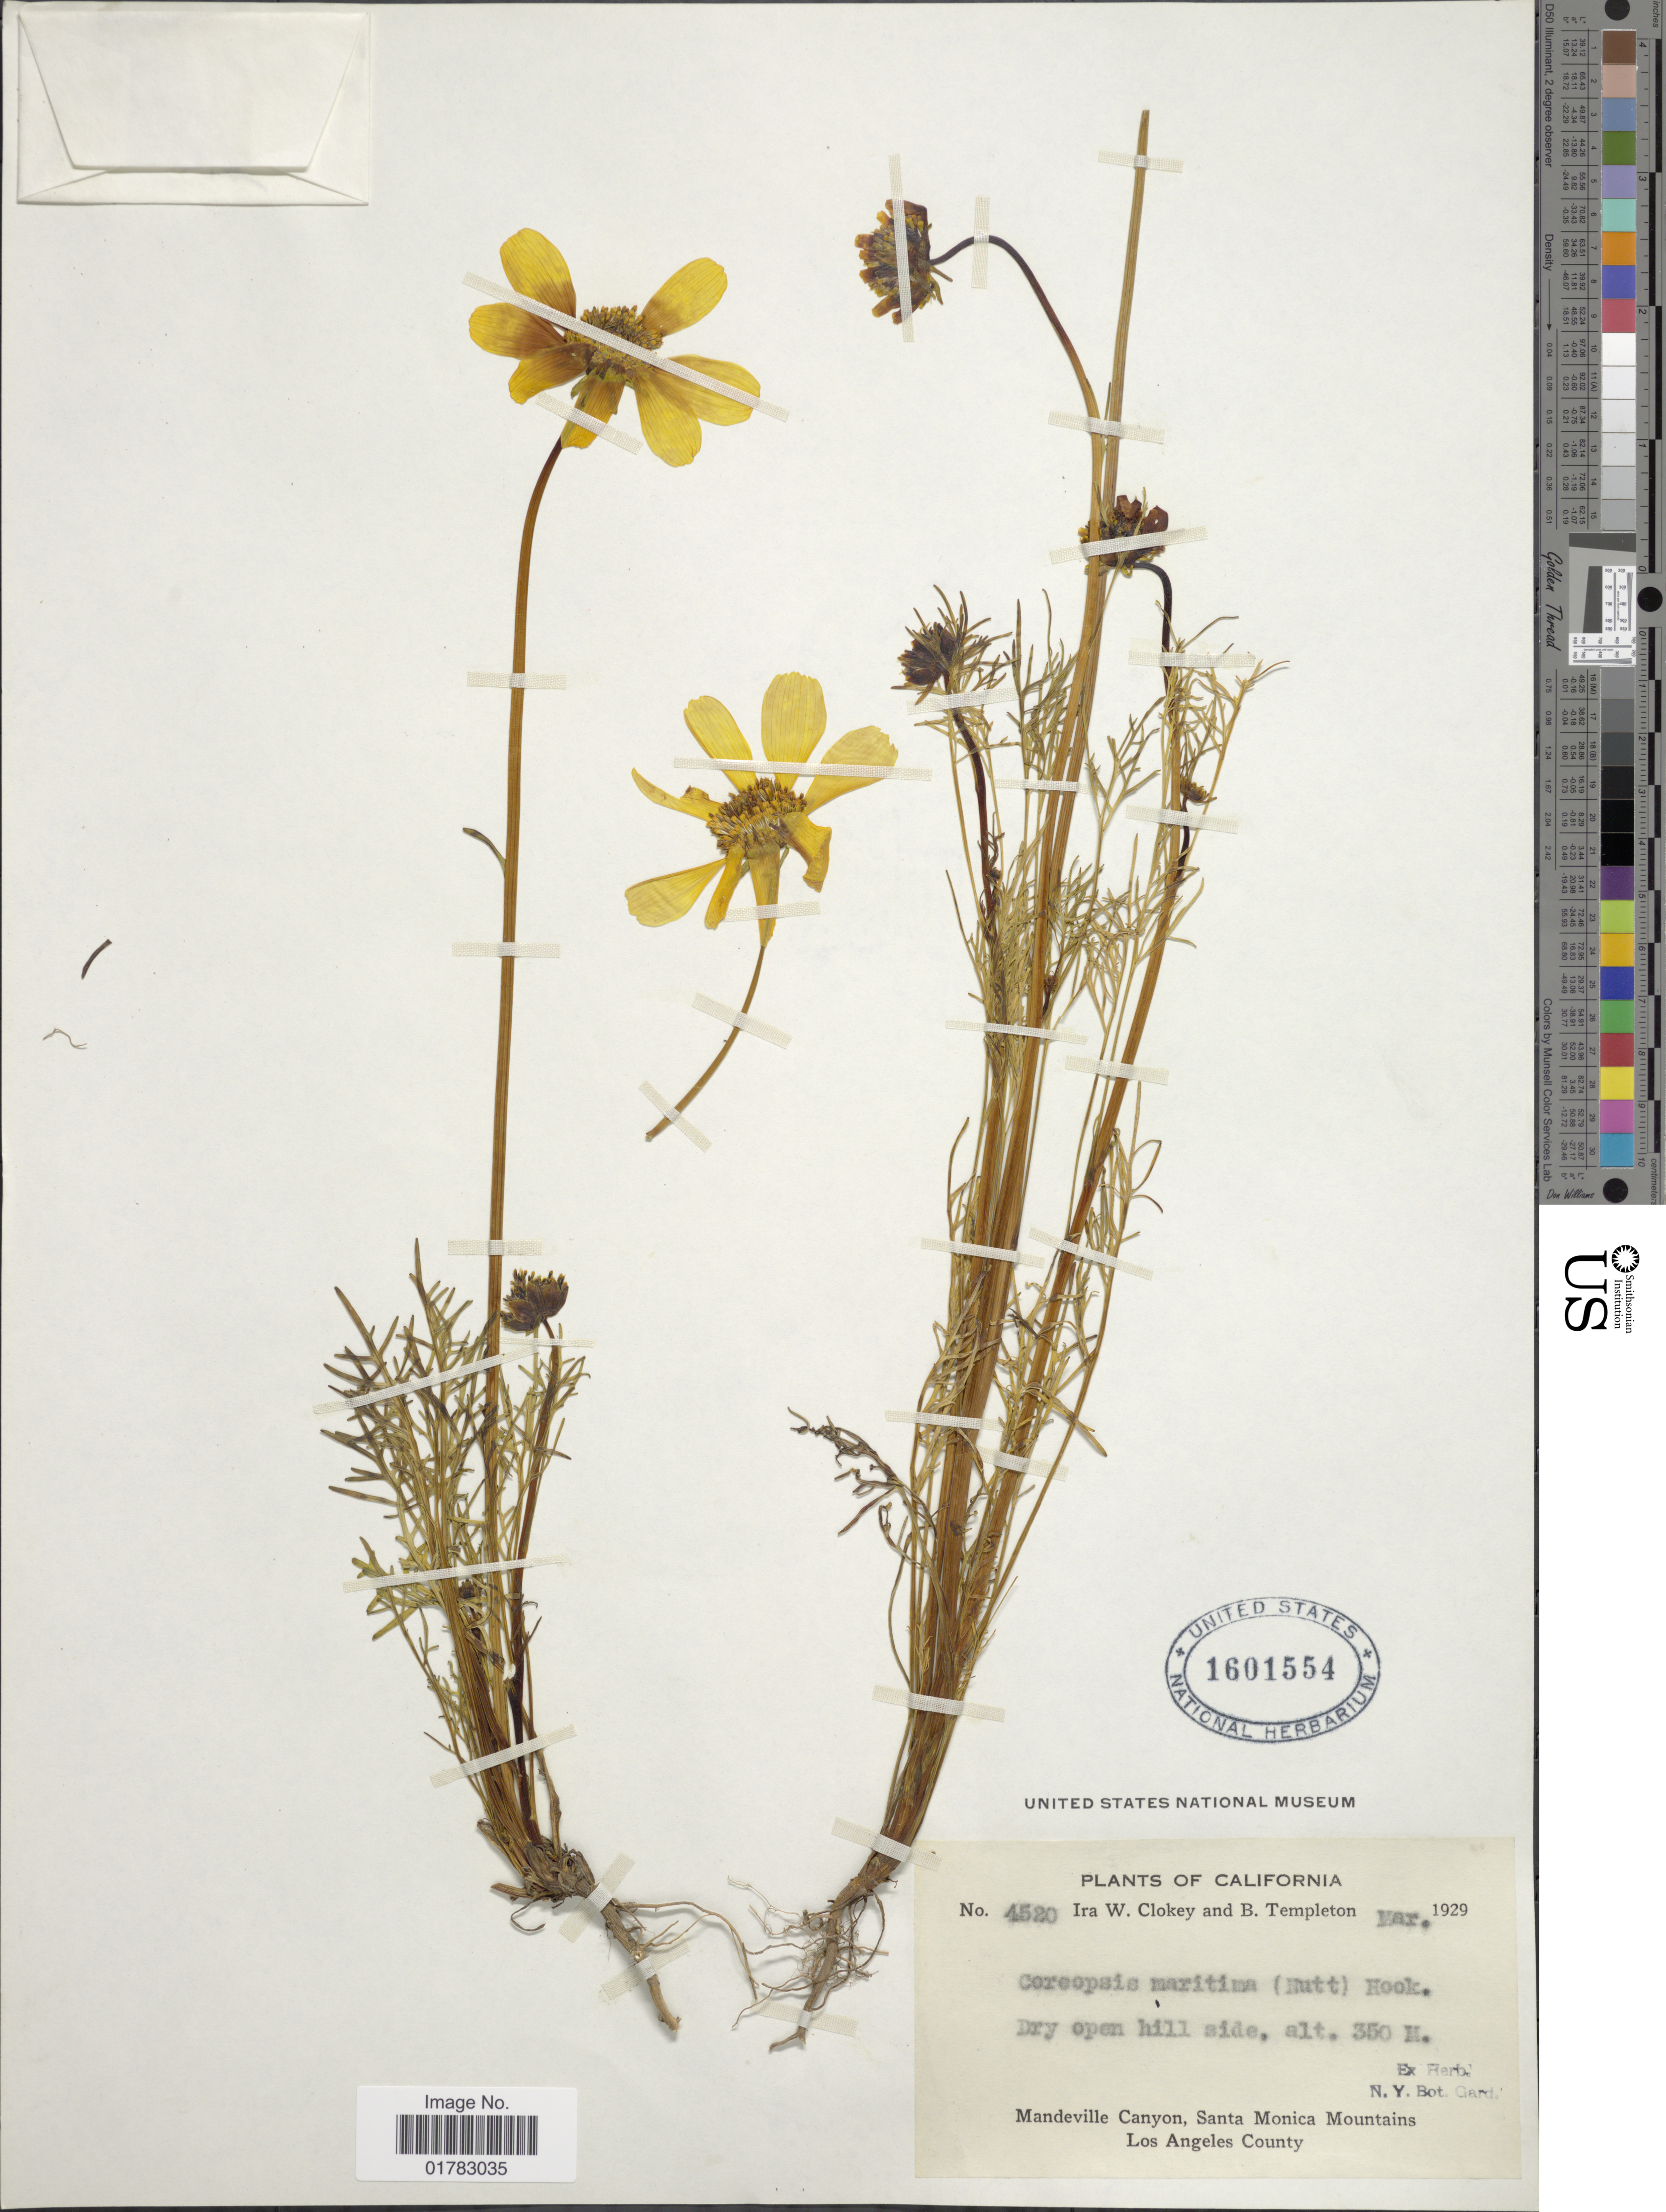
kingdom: Plantae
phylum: Tracheophyta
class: Magnoliopsida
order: Asterales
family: Asteraceae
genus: Coreopsis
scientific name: Coreopsis maritima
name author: (Nutt.) Hook. f.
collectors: I. W. Clokey & B. Templeton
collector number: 4520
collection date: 1929-03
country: United States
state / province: California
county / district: Los Angeles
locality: Dry open hill side, Mandeville Canyon, Santa Monica Mountains, Los Angeles County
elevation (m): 350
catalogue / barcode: US 1601554